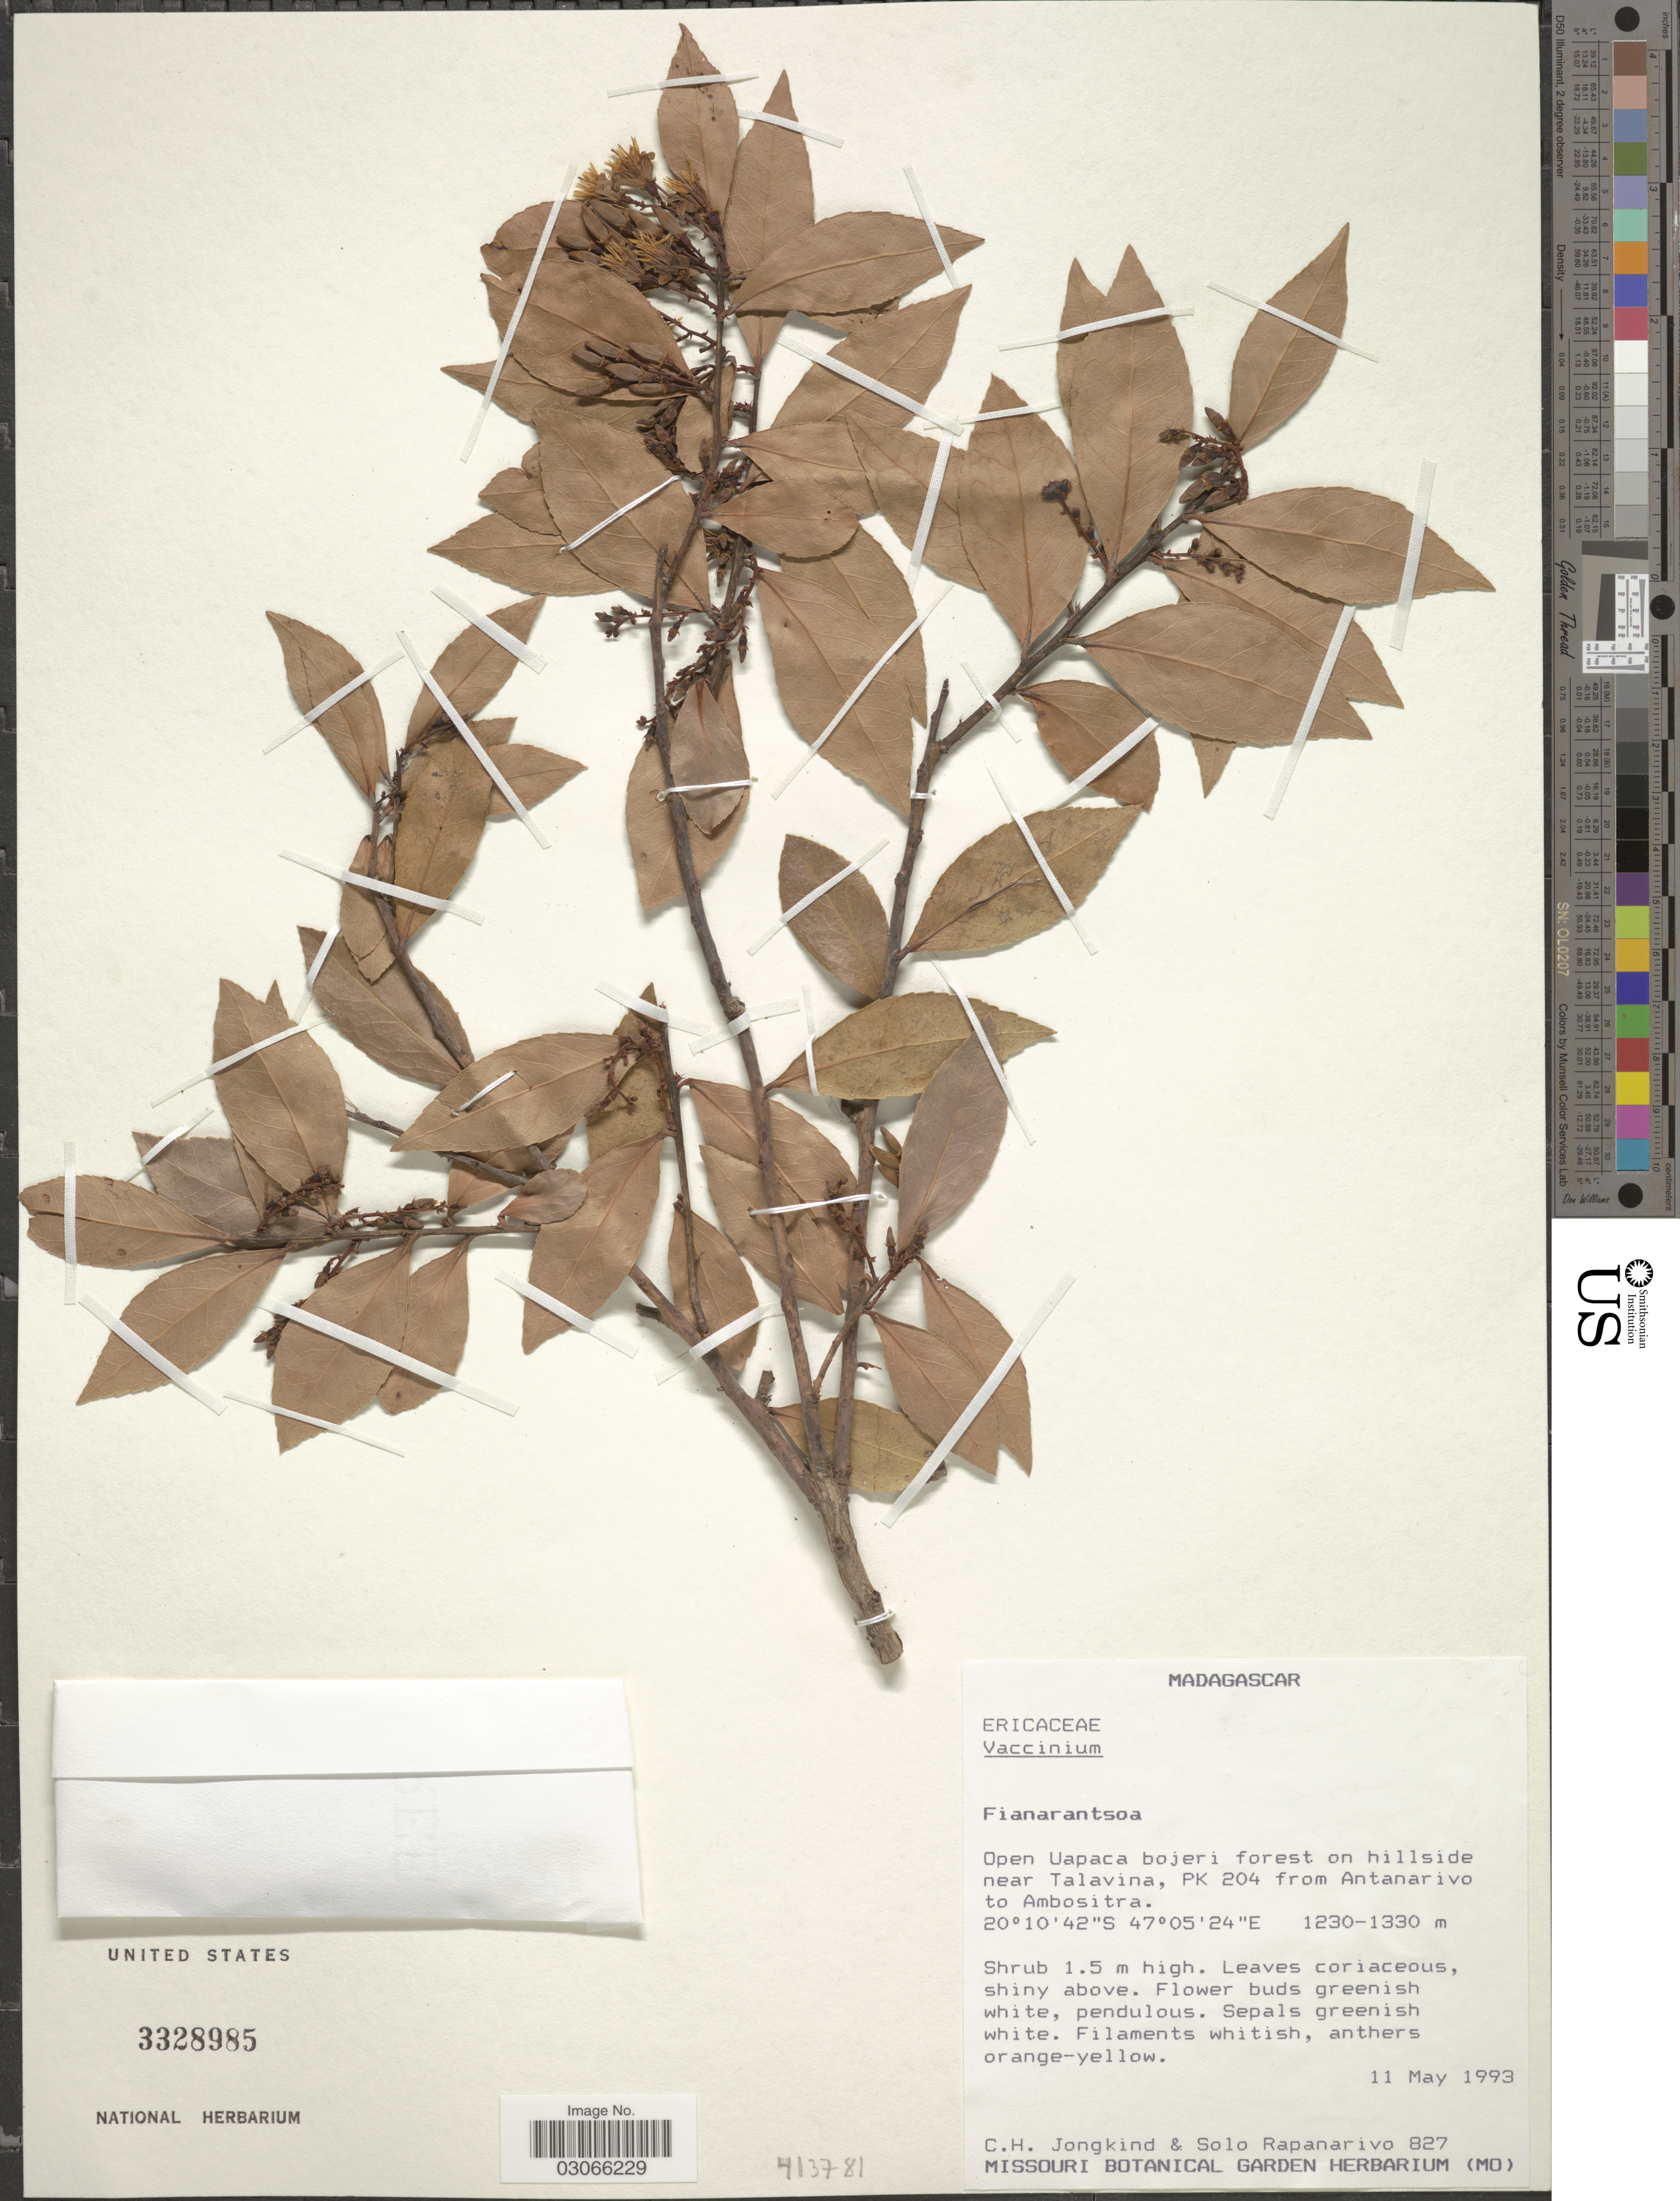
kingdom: Plantae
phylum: Tracheophyta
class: Magnoliopsida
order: Ericales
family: Ericaceae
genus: Vaccinium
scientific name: Vaccinium sp.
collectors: C. C. Jongkind & S. Rapanarivo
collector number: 827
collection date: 1993-05-11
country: Madagascar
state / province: Amoron'i Mania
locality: Open Uapaca bojeri forest on hillside near Talavina, PK 204 from Antanarivo to Ambositra.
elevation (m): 1230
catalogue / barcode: US 3328985